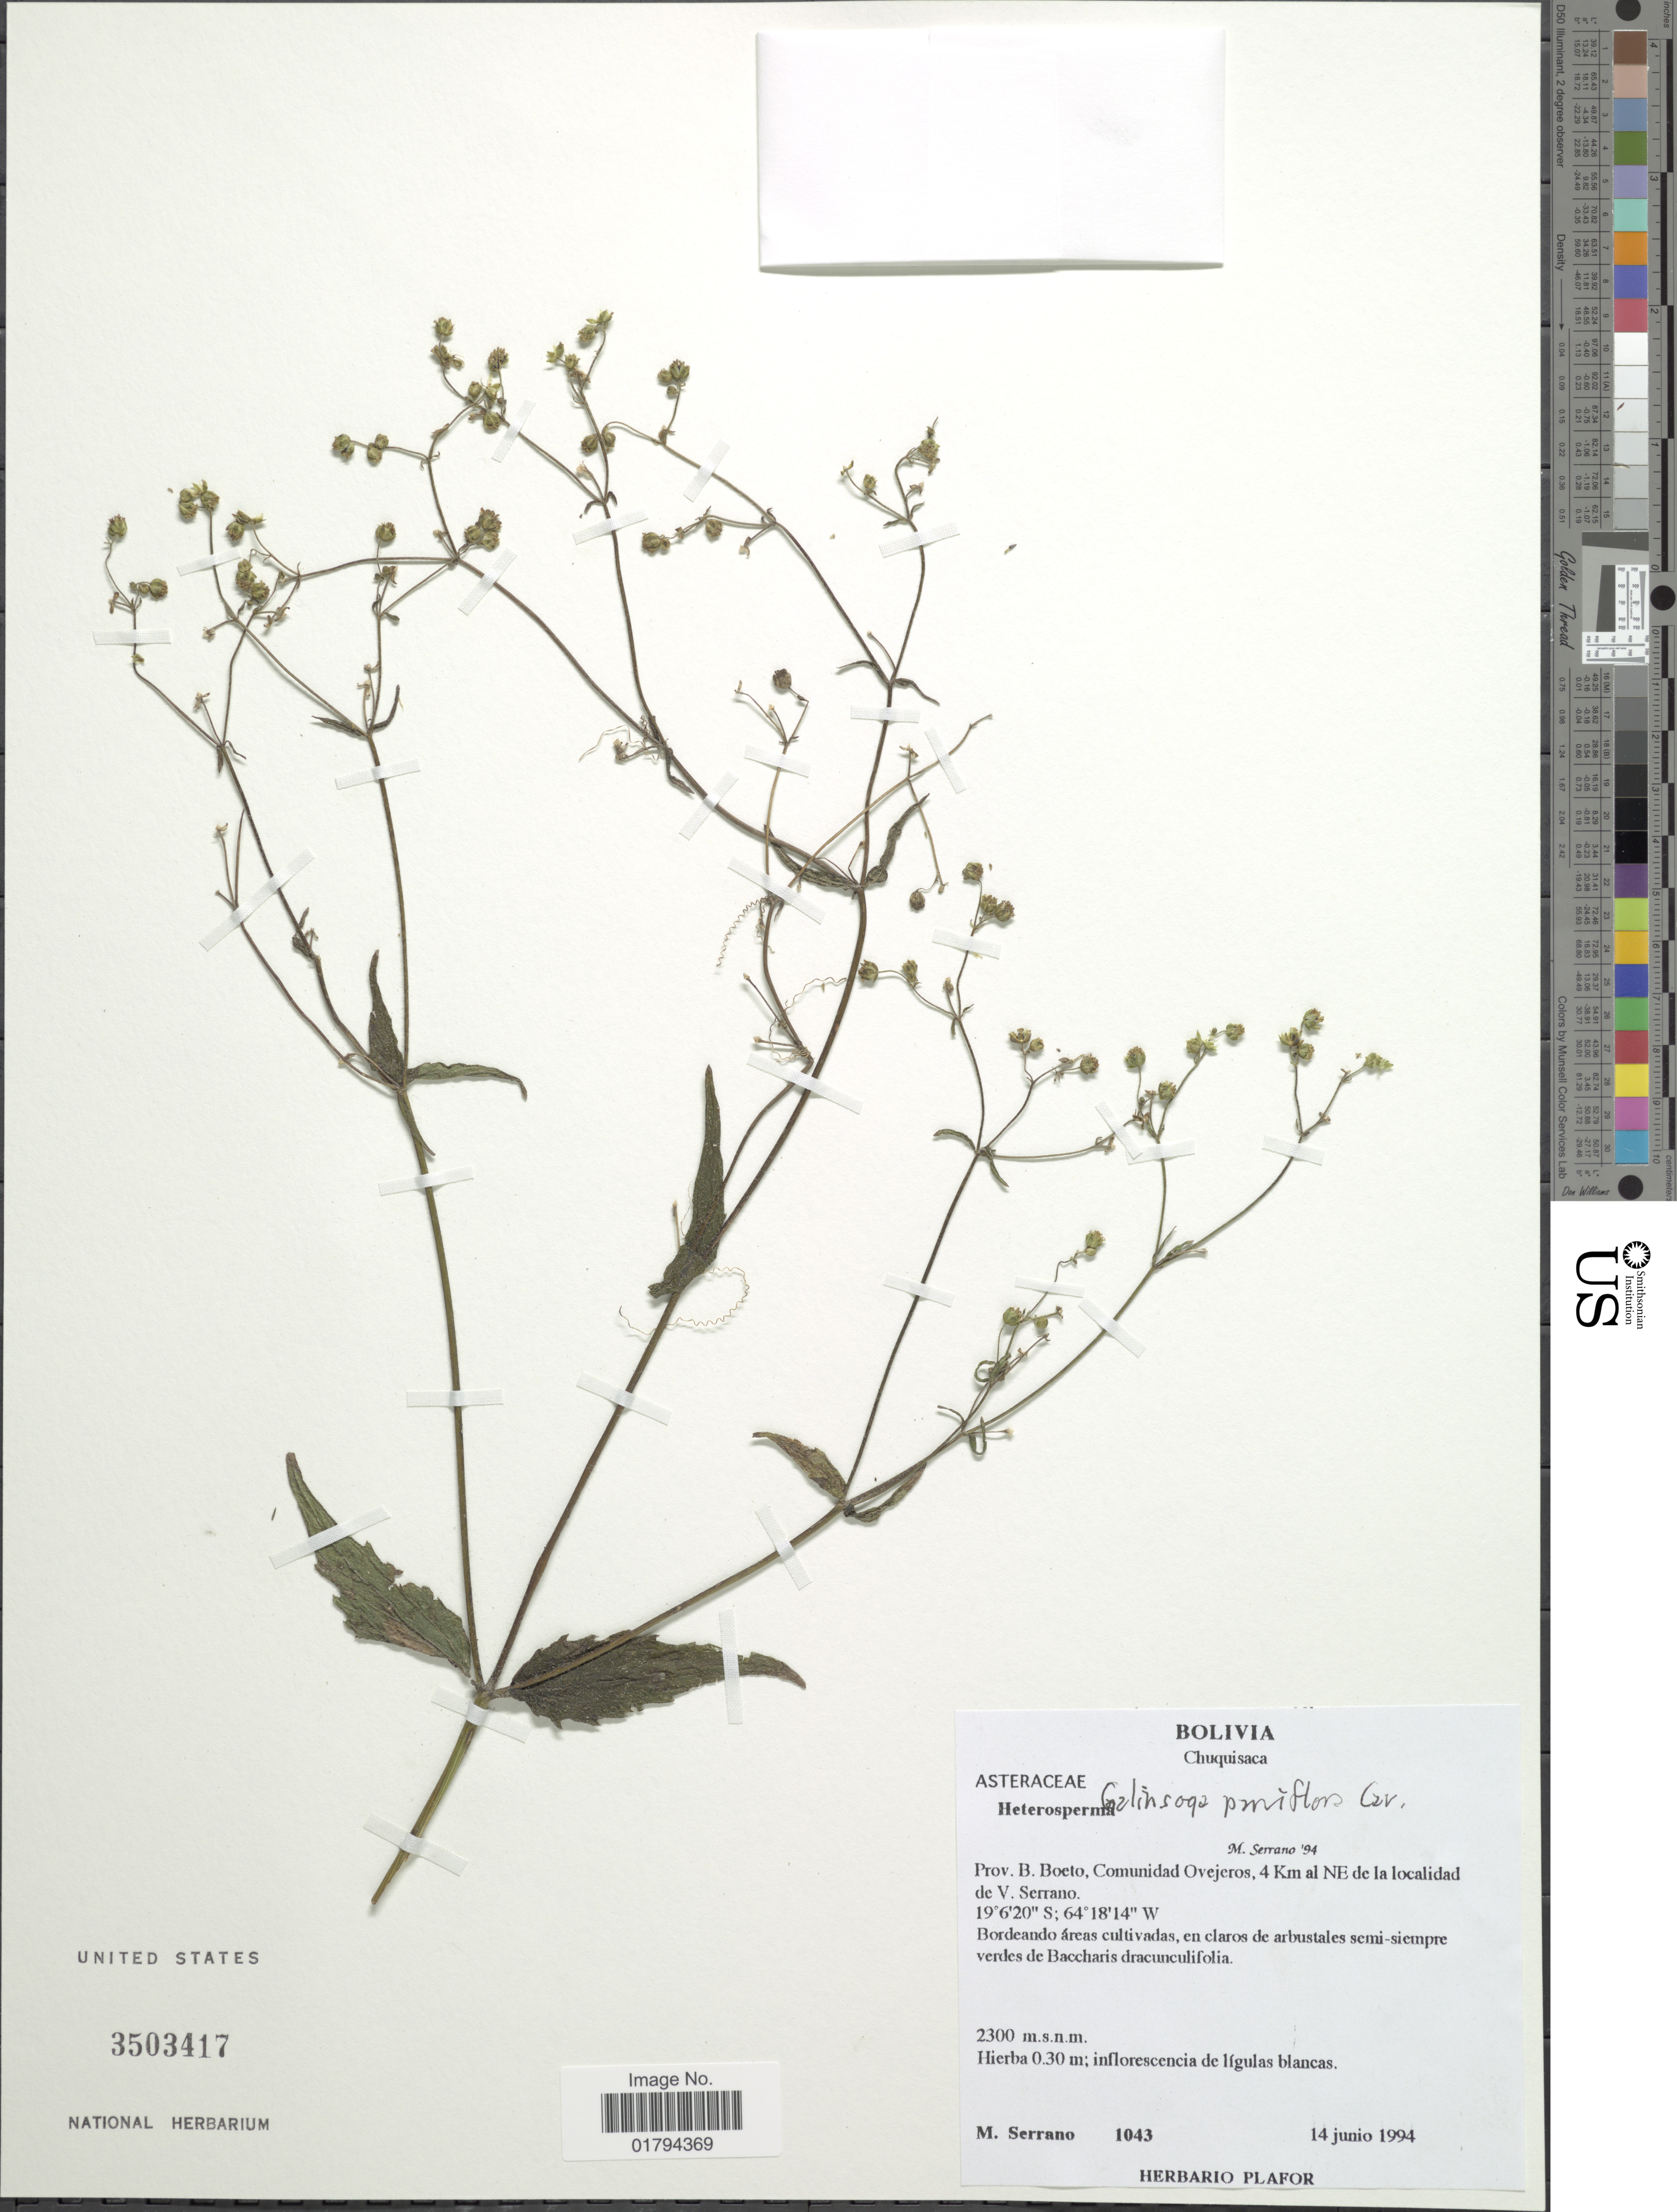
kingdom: Plantae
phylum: Tracheophyta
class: Magnoliopsida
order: Asterales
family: Asteraceae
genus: Galinsoga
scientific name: Galinsoga parviflora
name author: Cav.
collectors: M. Serrano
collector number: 1043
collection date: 1994-06-14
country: Bolivia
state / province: Chuquisaca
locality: Prov. B. Boeto, Comunidad Ovejeros, 4 Km al NE de la localidad de V. Serrano, bordeando areas cultivadas, en claros de arbustales semi-siempre verdes de Baccharis dracunculifolia.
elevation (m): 2300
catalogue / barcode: US 3503417